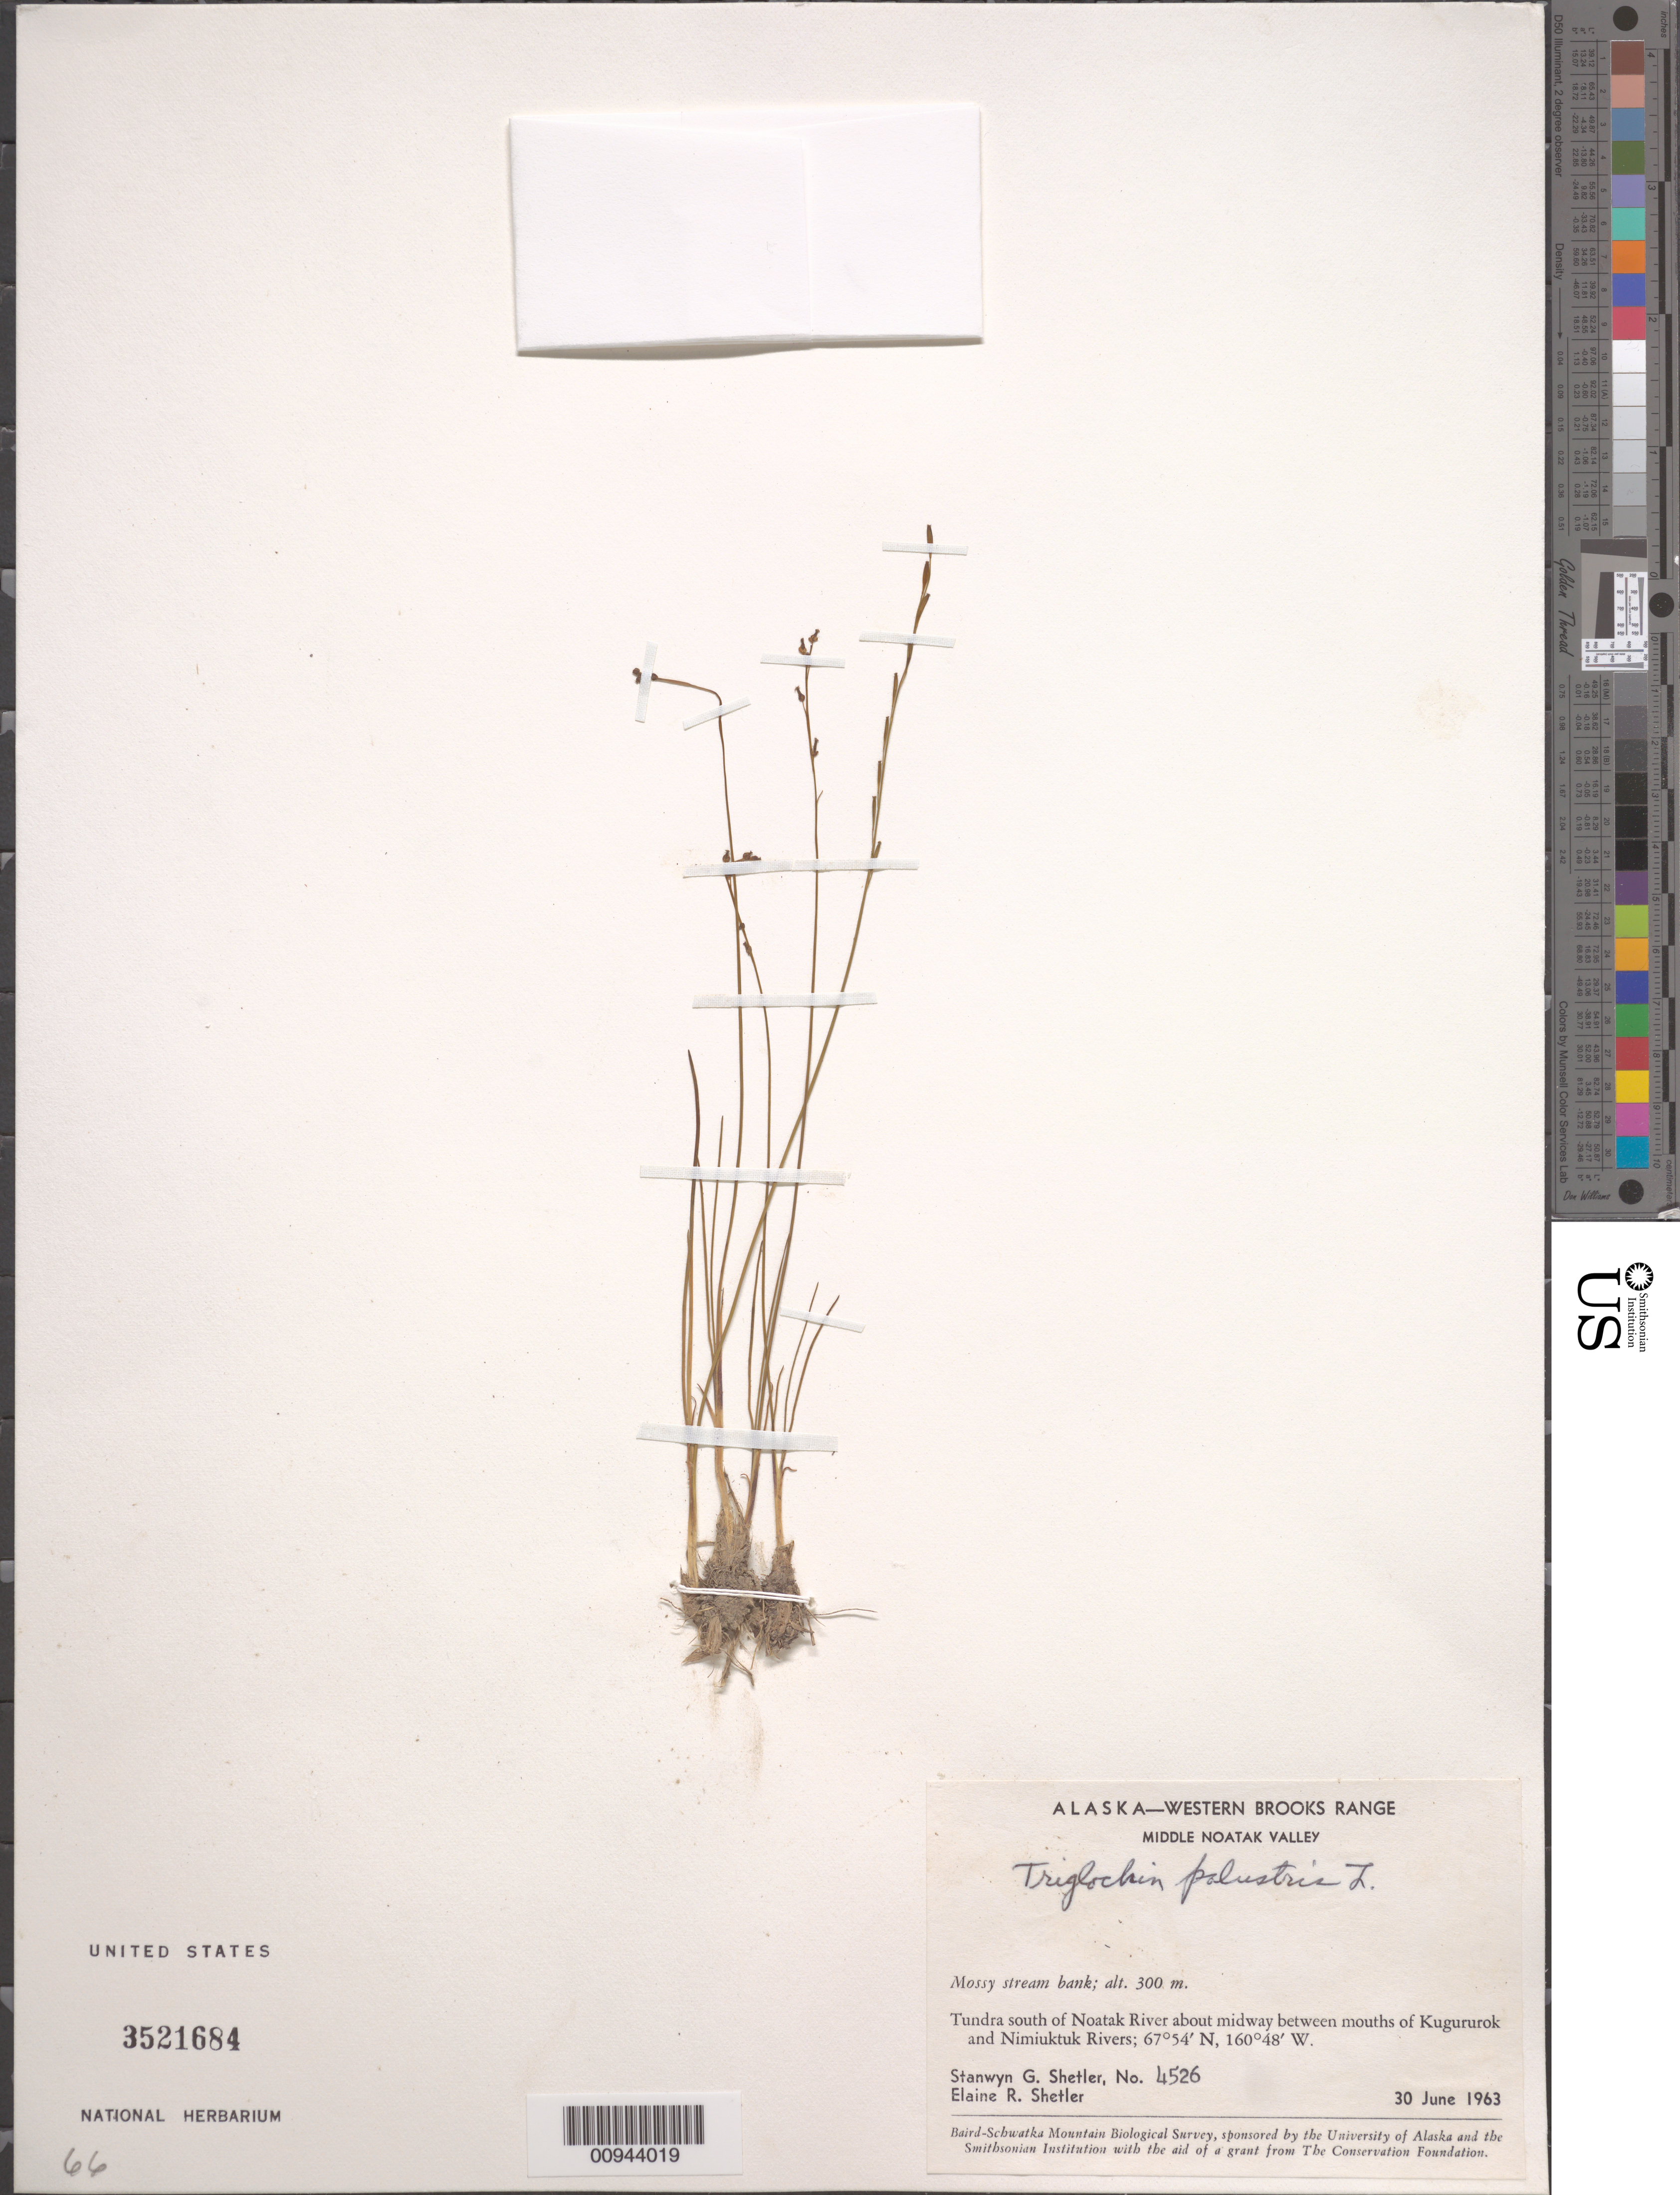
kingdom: Plantae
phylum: Tracheophyta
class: Liliopsida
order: Alismatales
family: Juncaginaceae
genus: Triglochin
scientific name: Triglochin palustris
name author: L.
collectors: S. Shetler & E. R. Shetler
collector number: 4526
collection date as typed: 30 Jun 1963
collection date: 1963-06-30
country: United States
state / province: Alaska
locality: South of Noatak River about midway between mouths of Kugururok and Nimiuktuk Rivers. Western Brooks Range, Middle Noatak Valley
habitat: Tundra. Mossy stream bank.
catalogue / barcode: US 3521684